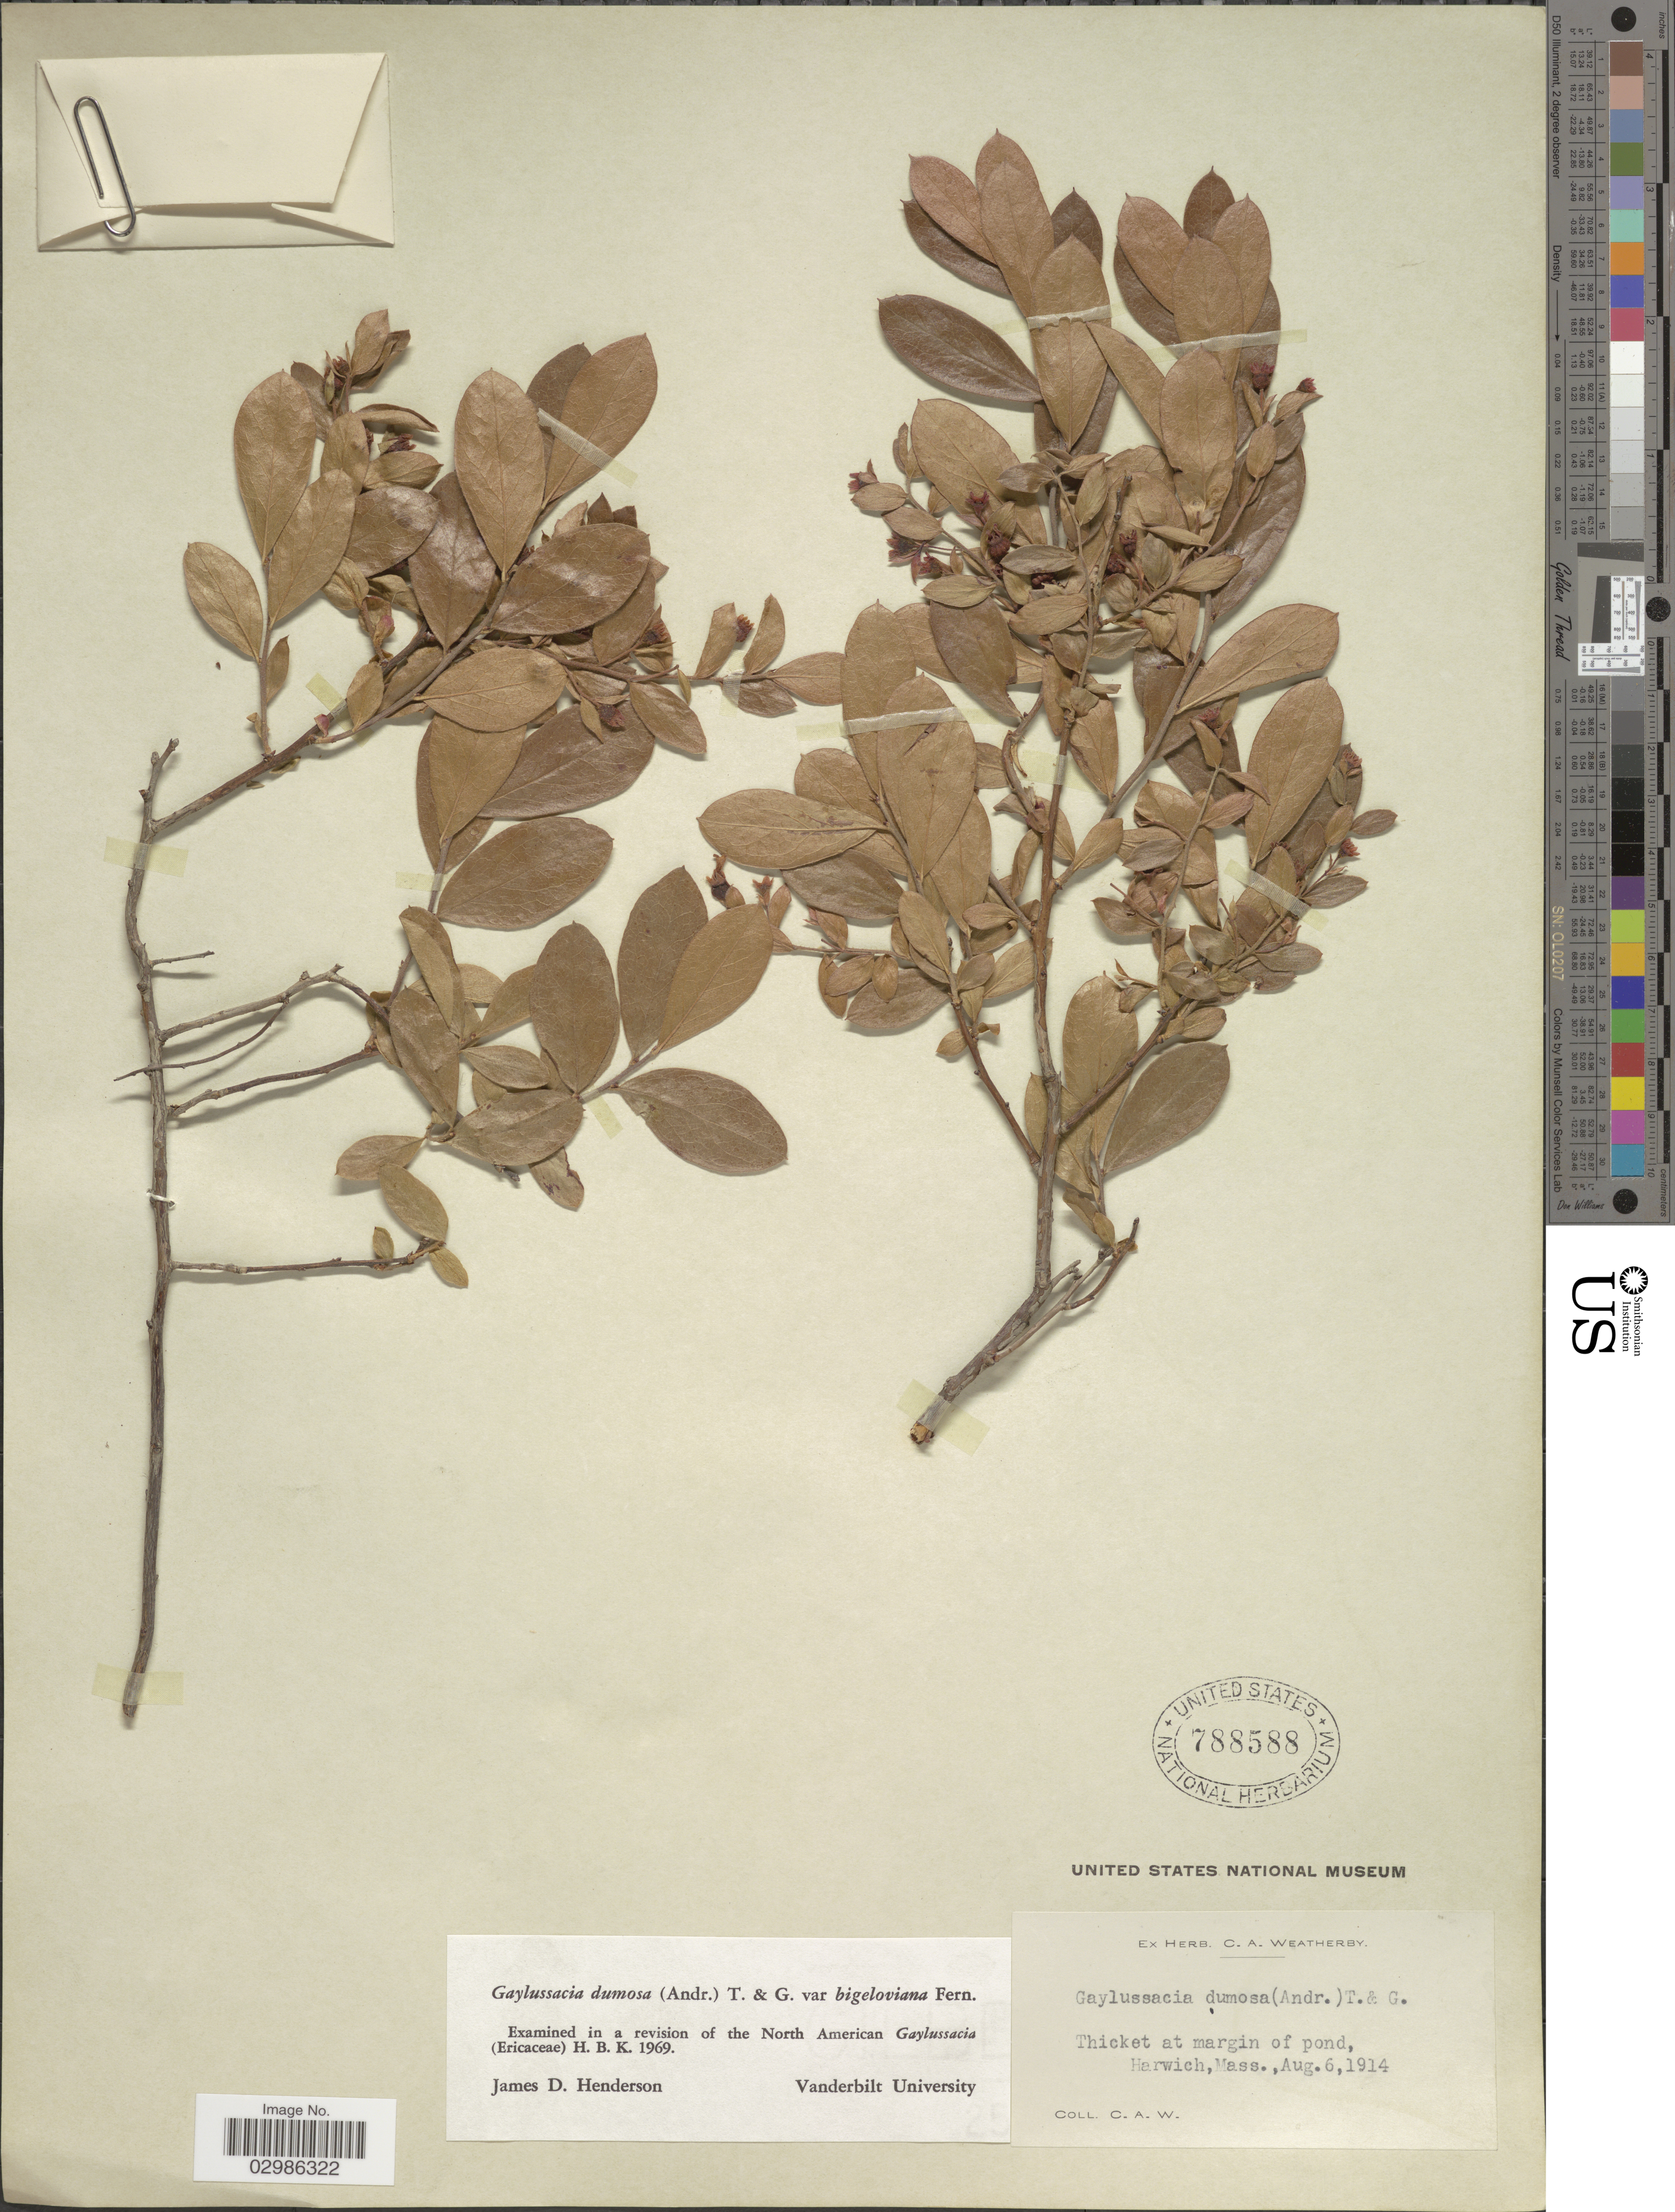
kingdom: Plantae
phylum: Tracheophyta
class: Magnoliopsida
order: Ericales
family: Ericaceae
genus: Gaylussacia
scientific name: Gaylussacia dumosa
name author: (Andrews) Torr. & A. Gray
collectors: C. A. Weatherby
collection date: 1914-08-06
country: United States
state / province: Massachusetts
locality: Harwich.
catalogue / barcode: US 788588